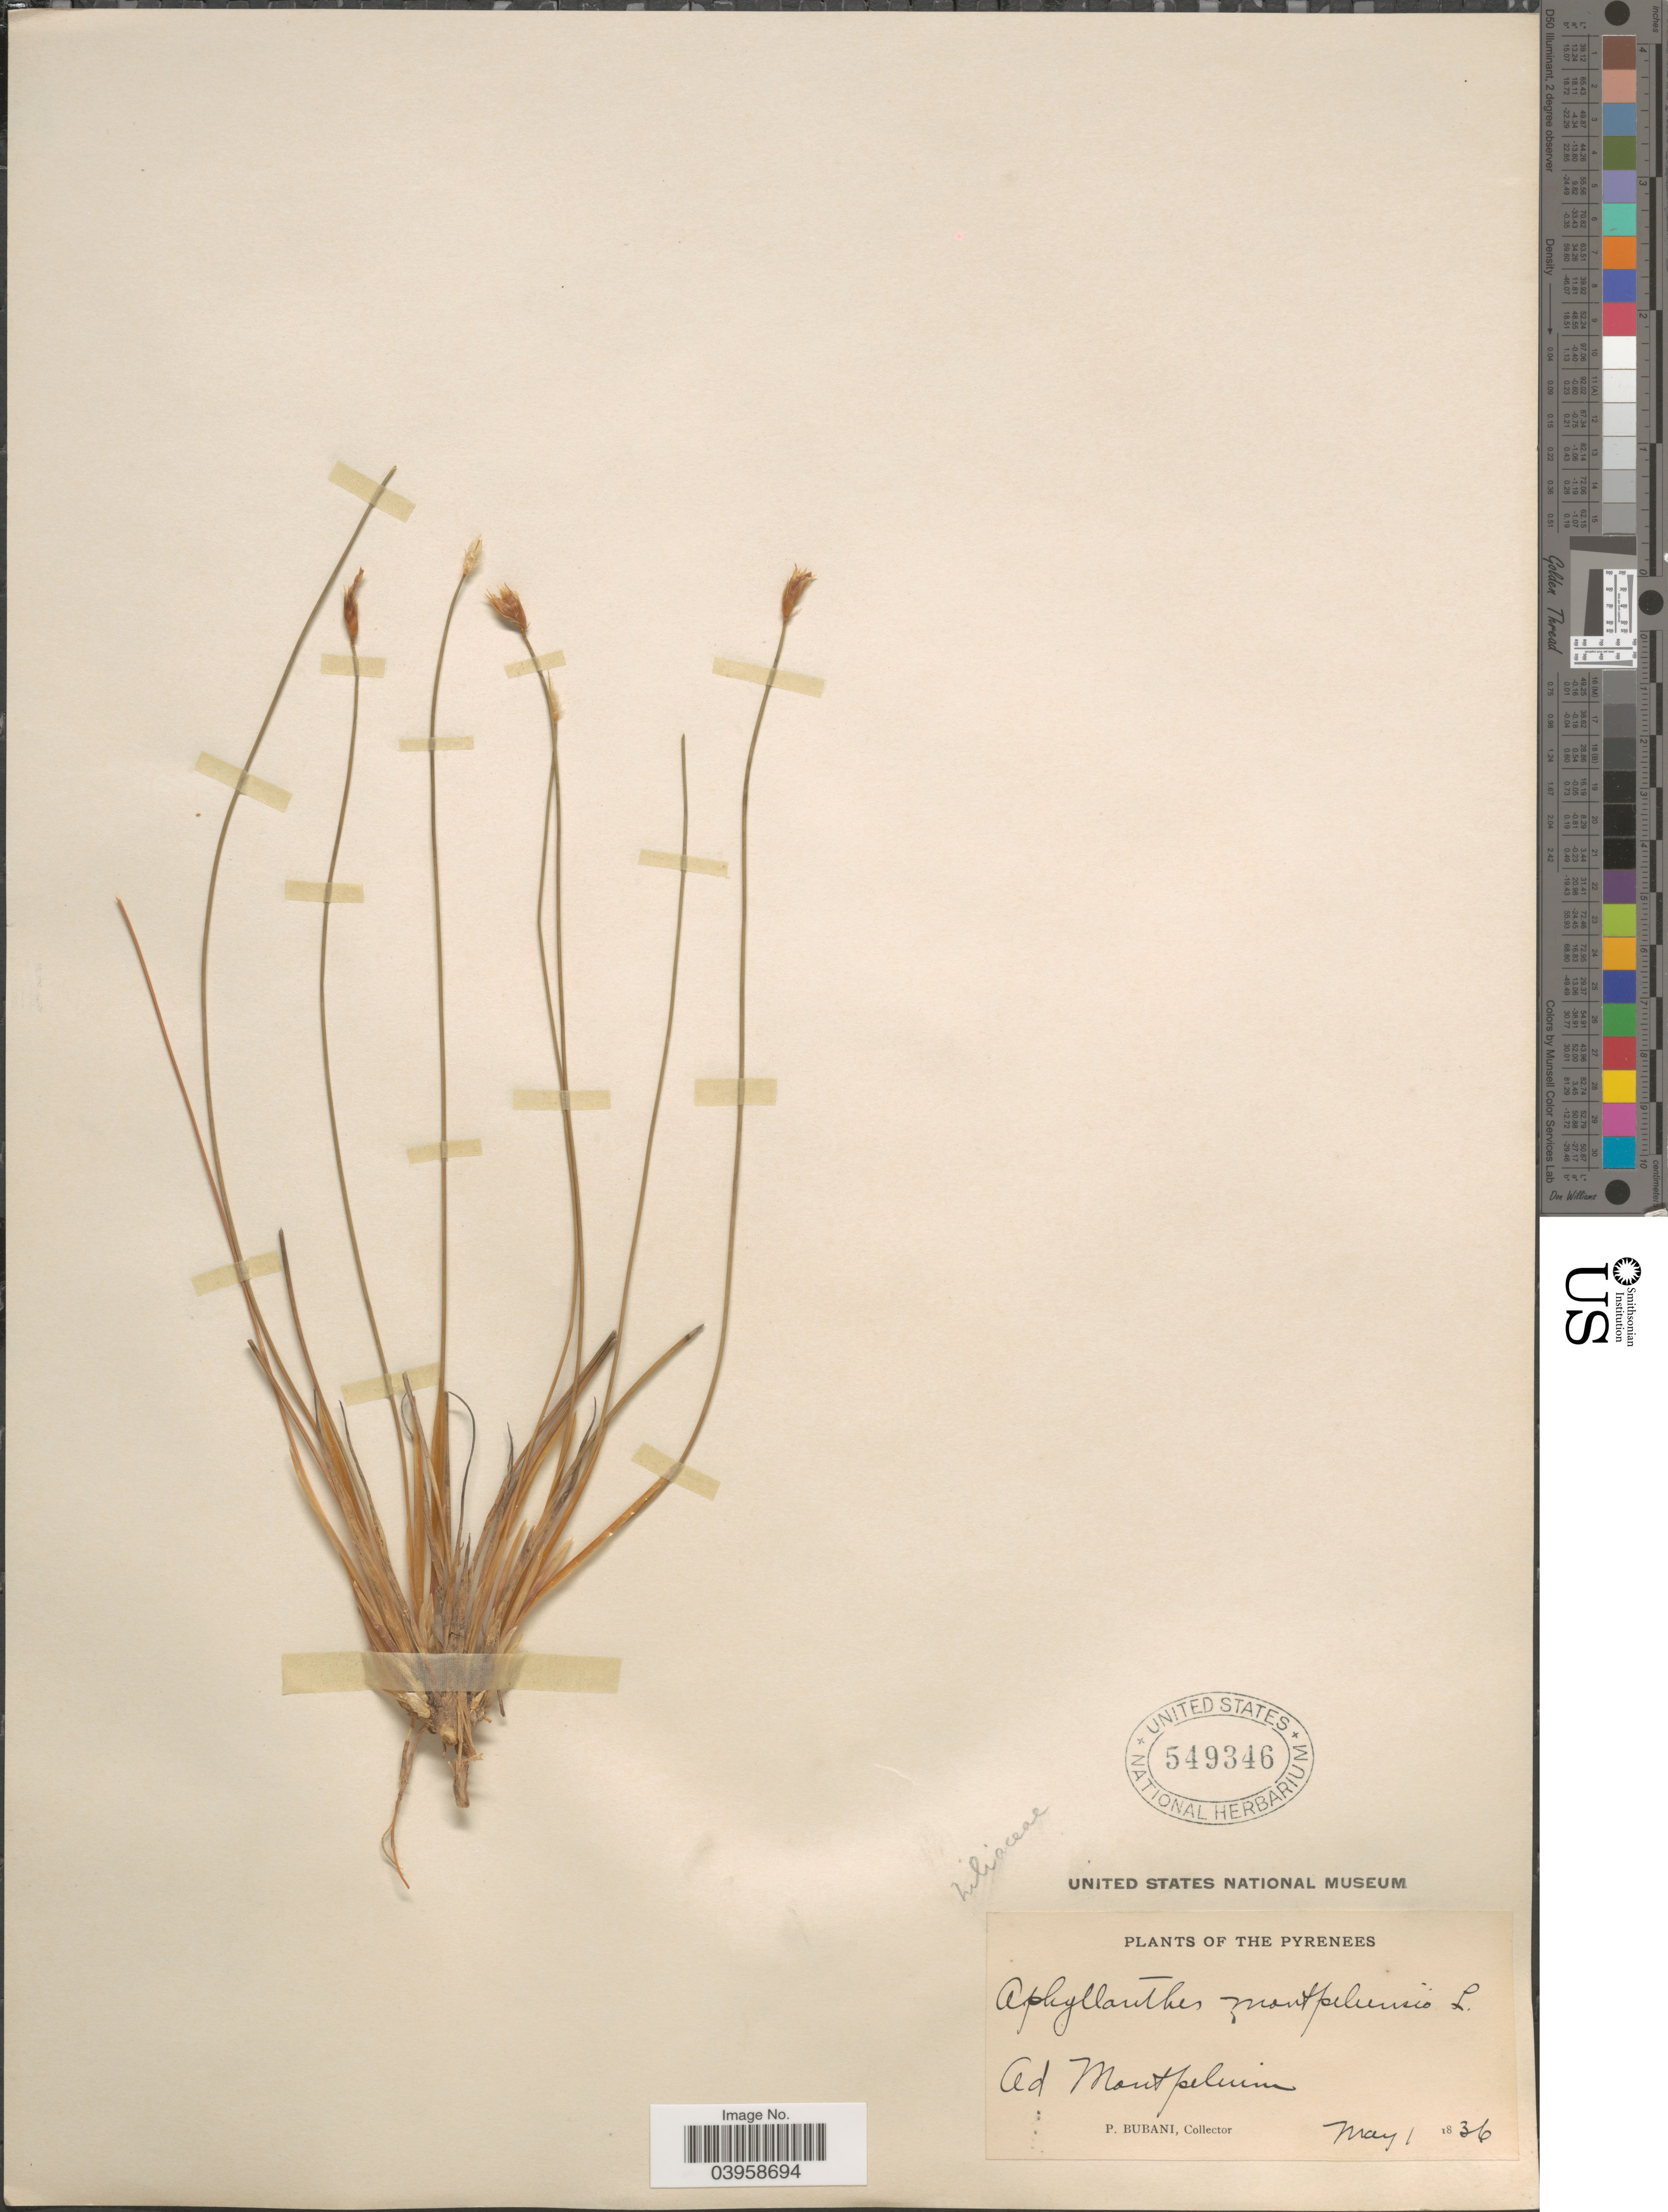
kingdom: Plantae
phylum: Tracheophyta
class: Liliopsida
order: Asparagales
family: Asparagaceae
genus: Aphyllanthes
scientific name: Aphyllanthes monspeliensis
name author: L.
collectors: P. Bubani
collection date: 1836-05-01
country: France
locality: The Pyrenees. Ad Montpelium.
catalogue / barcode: US 549346